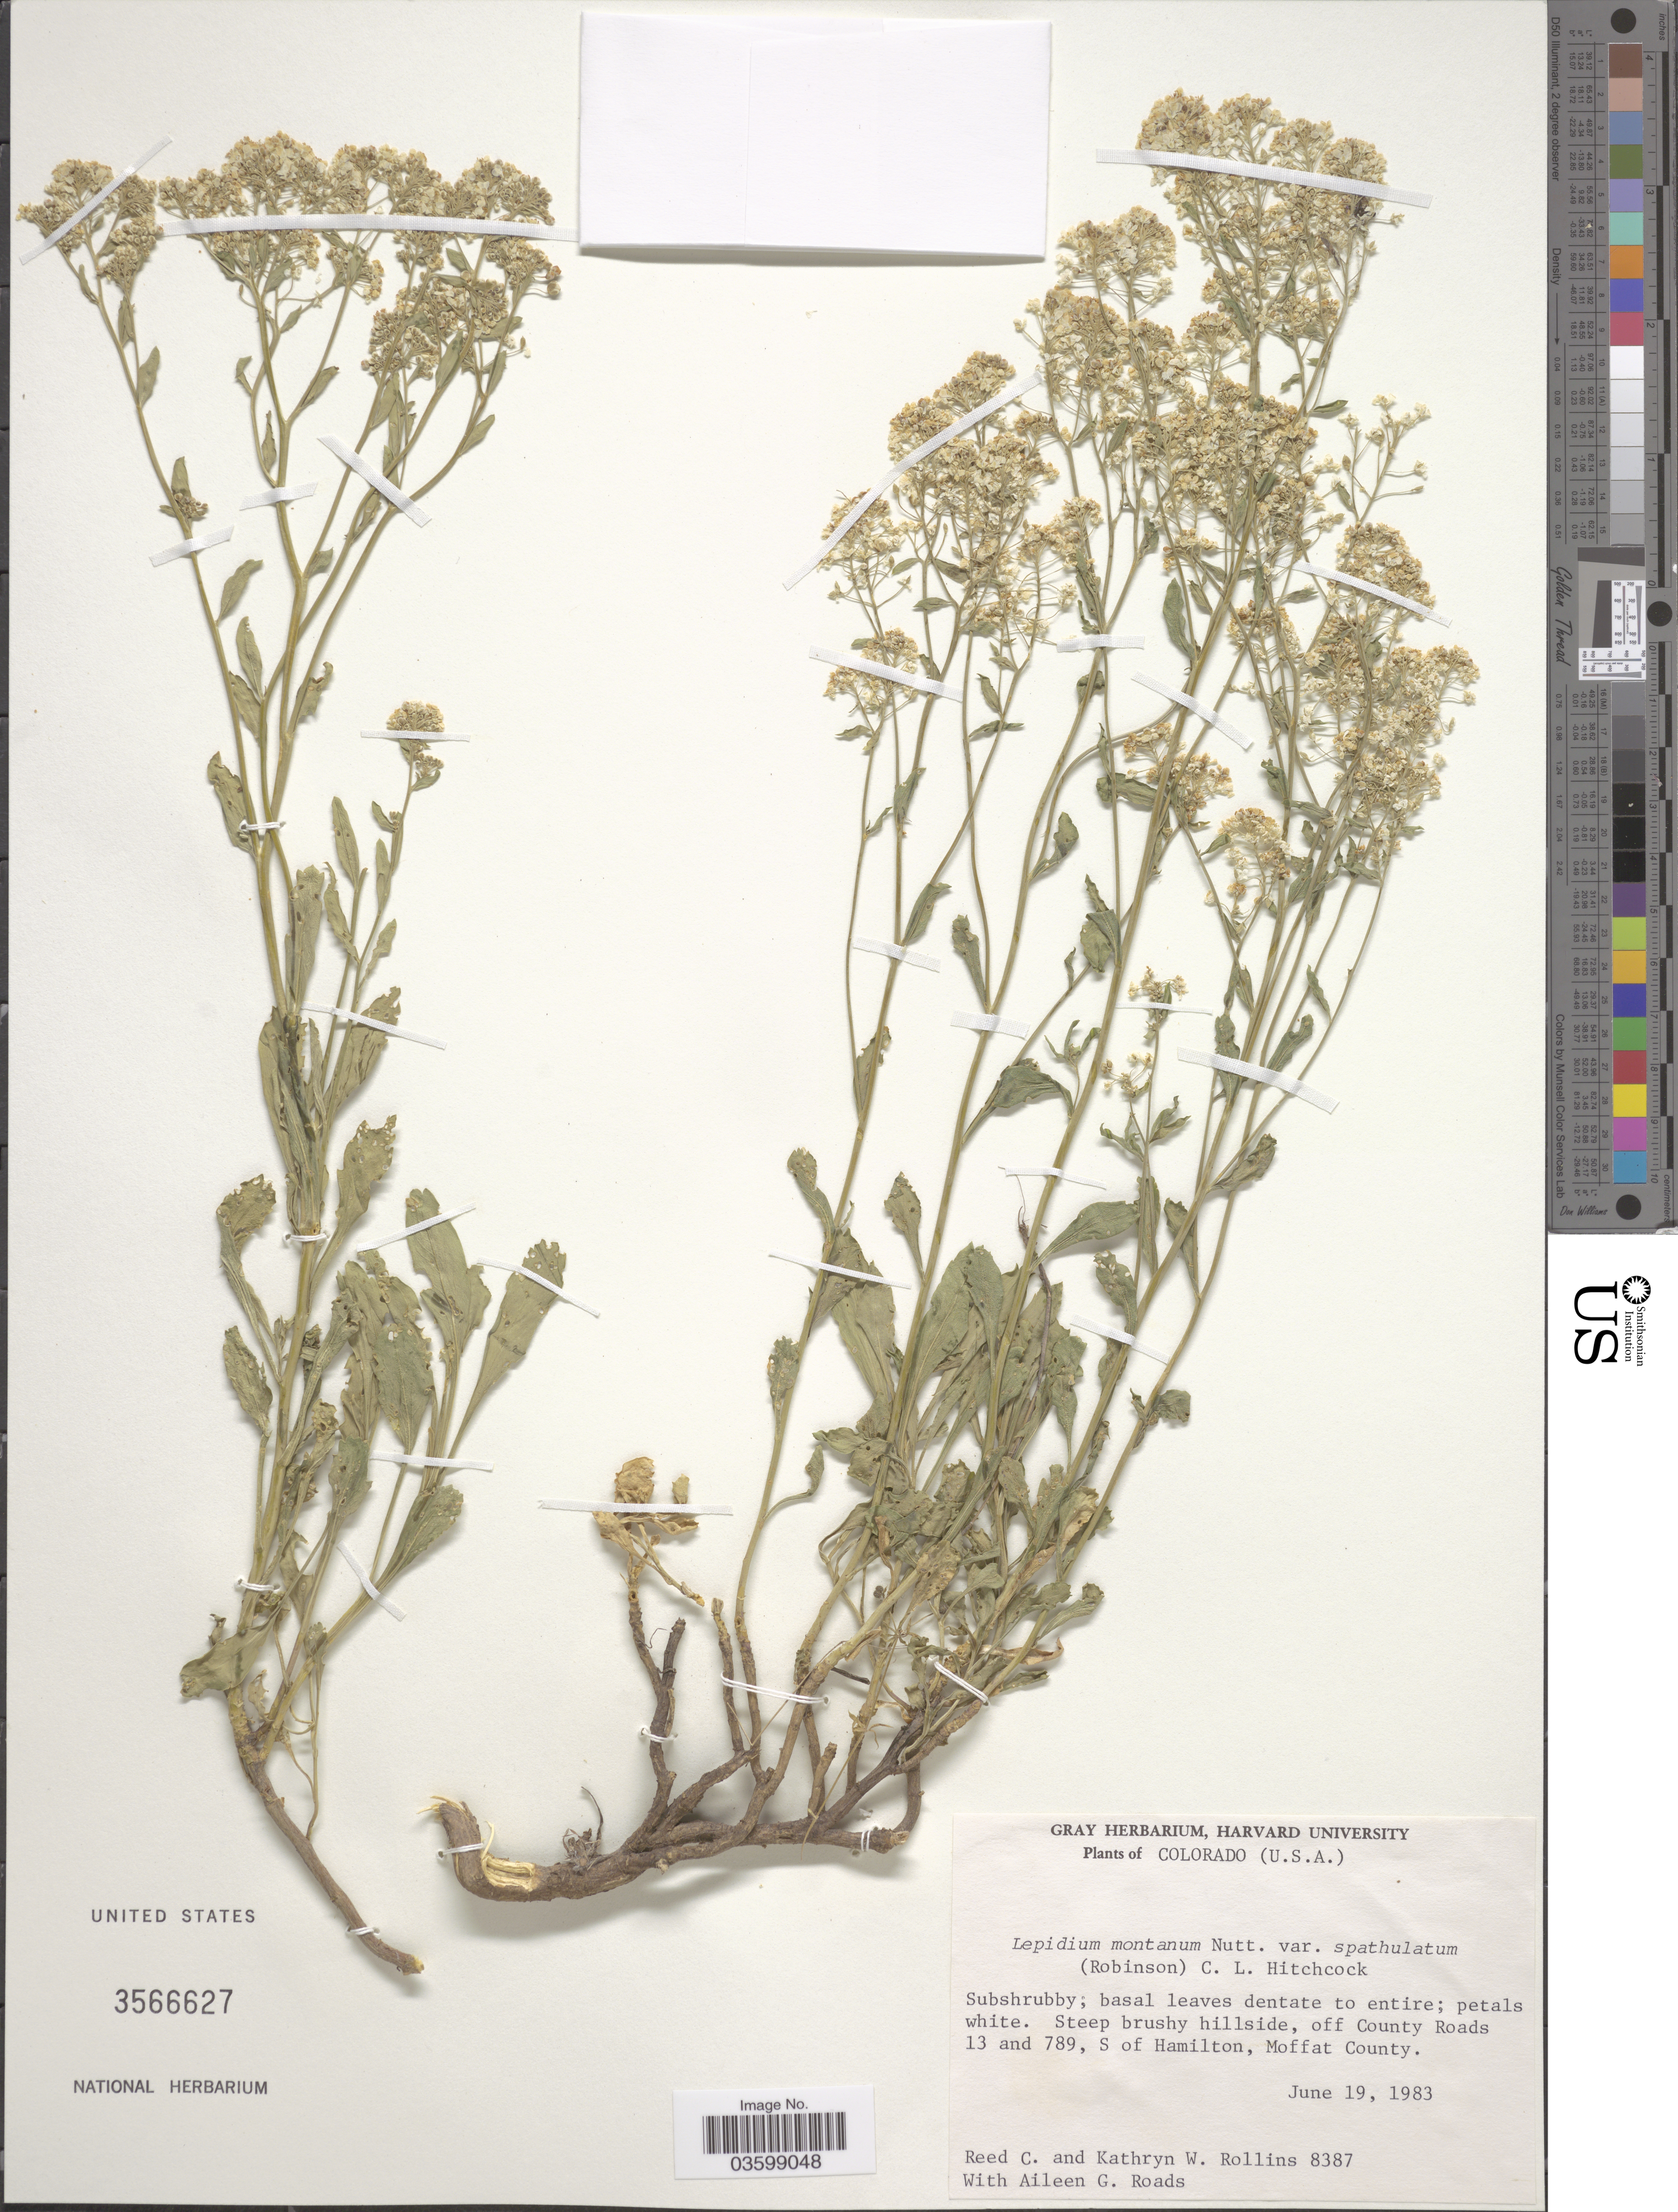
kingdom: Plantae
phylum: Tracheophyta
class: Magnoliopsida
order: Brassicales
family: Brassicaceae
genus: Lepidium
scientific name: Lepidium montanum var. spatulatum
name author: (B.L. Rob.) C.L. Hitchc.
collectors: R. C. Rollins, K. W. Rollins & A. Roads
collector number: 8387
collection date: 1983-06-19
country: United States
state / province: Colorado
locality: Off County Roads 13 and 789, S of Hamilton, Moffat County.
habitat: steep brushy hillside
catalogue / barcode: US 3566627